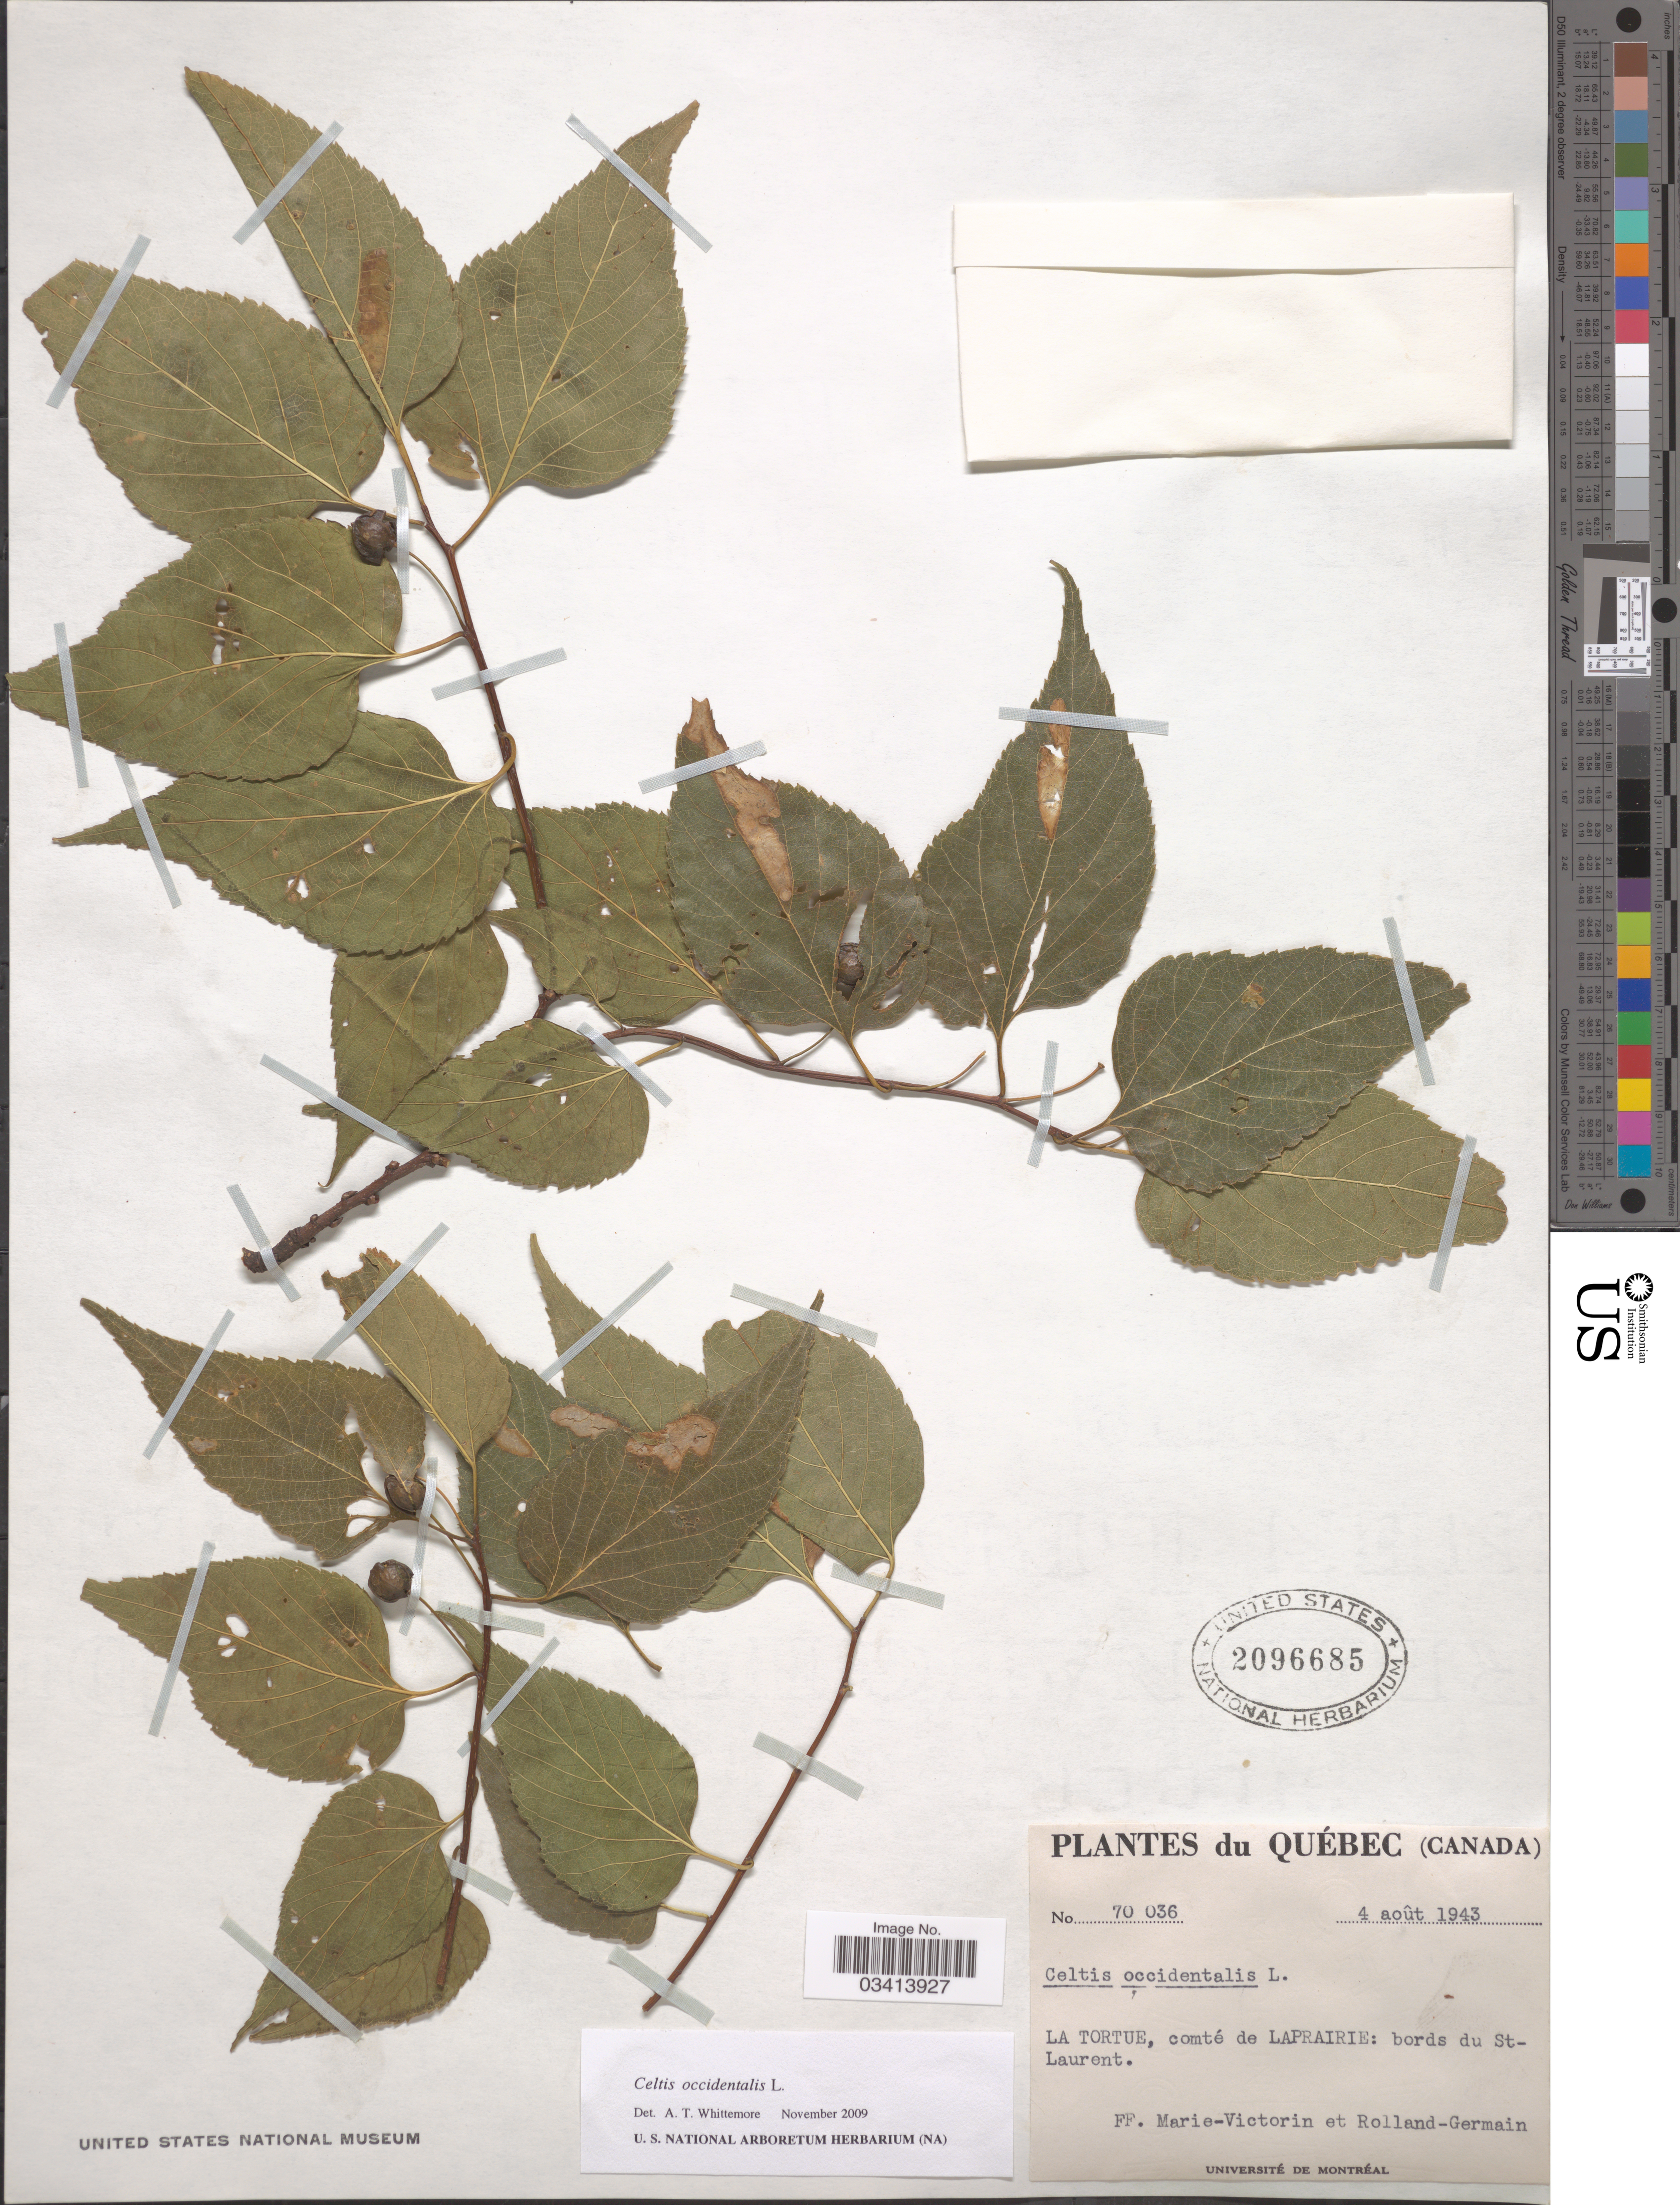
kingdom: Plantae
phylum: Tracheophyta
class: Magnoliopsida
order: Rosales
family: Cannabaceae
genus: Celtis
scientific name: Celtis occidentalis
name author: L.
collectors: F. Marie-Victorin & Rolland-Germain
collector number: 70036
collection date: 1943-08-04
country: Canada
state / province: Quebec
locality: La Tortue, comté de Laprairie: bords du St-Laurent.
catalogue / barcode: US 2096685